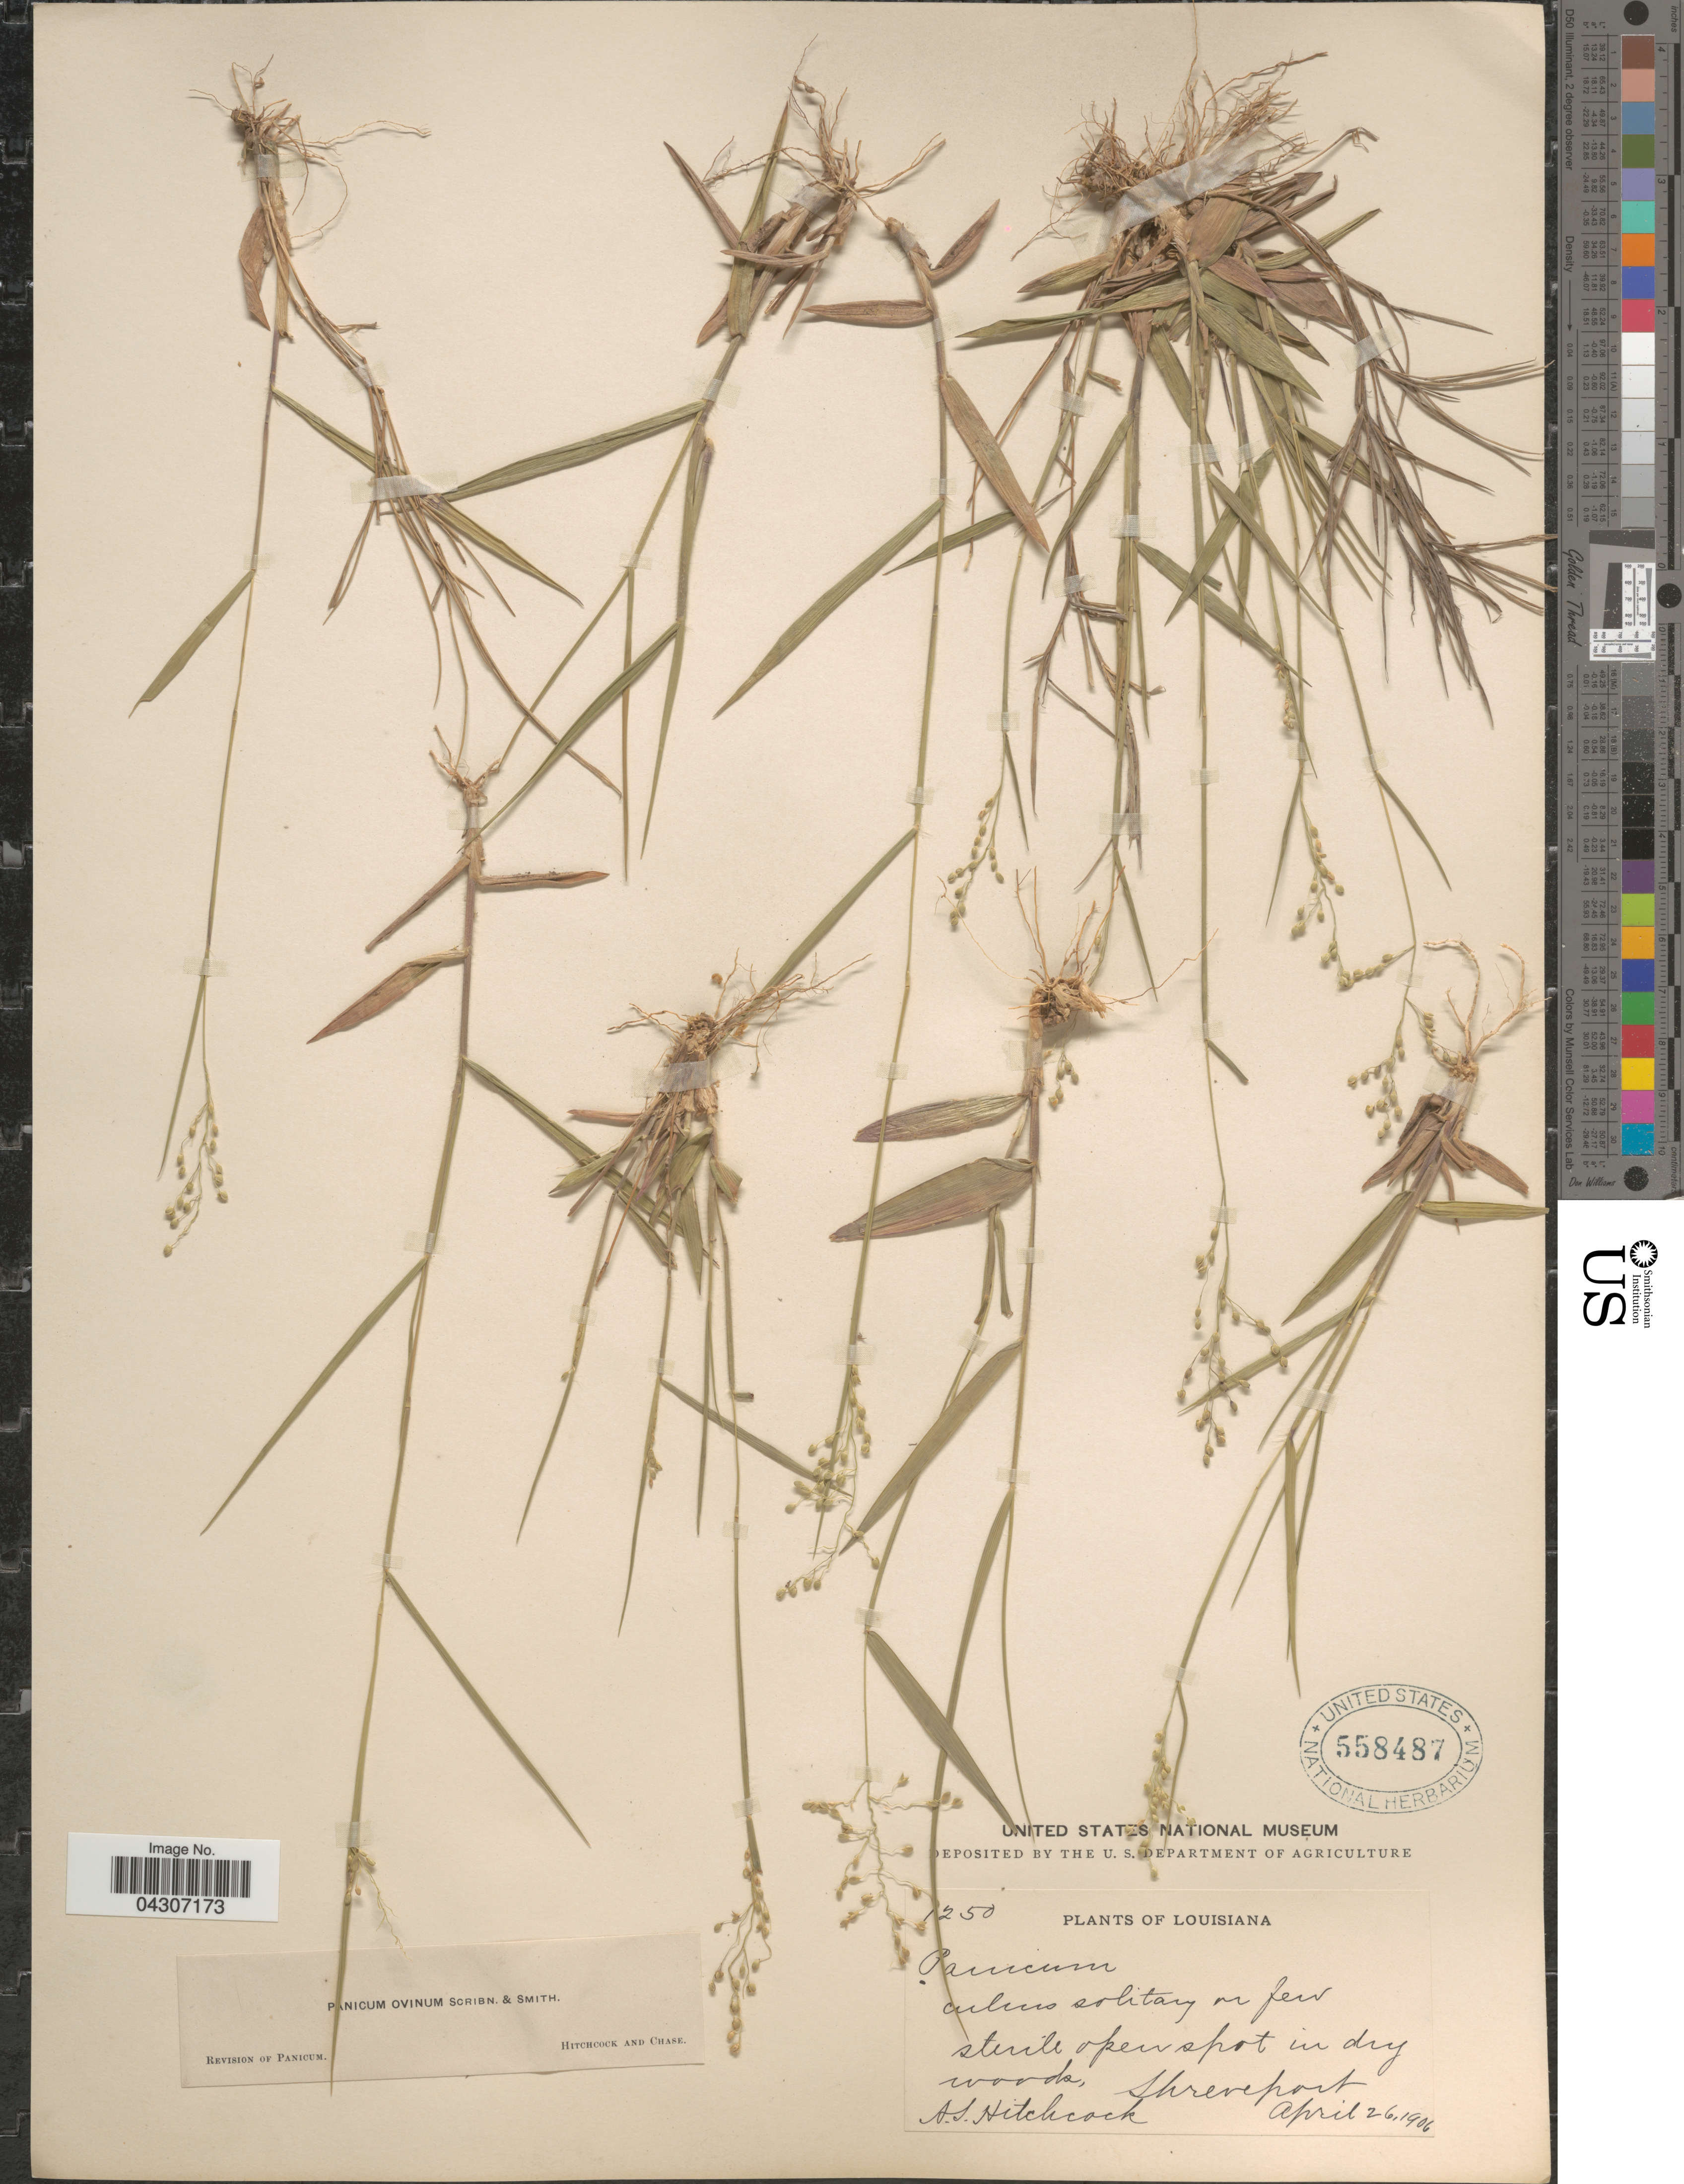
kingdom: Plantae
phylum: Tracheophyta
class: Liliopsida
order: Poales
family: Poaceae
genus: Dichanthelium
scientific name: Dichanthelium aciculare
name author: (Desv. ex Poir.) Gould & C.A. Clark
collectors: A. S. Hitchcock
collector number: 1250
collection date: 1906-04-26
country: United States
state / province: Louisiana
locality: Shreveport.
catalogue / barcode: US 558487